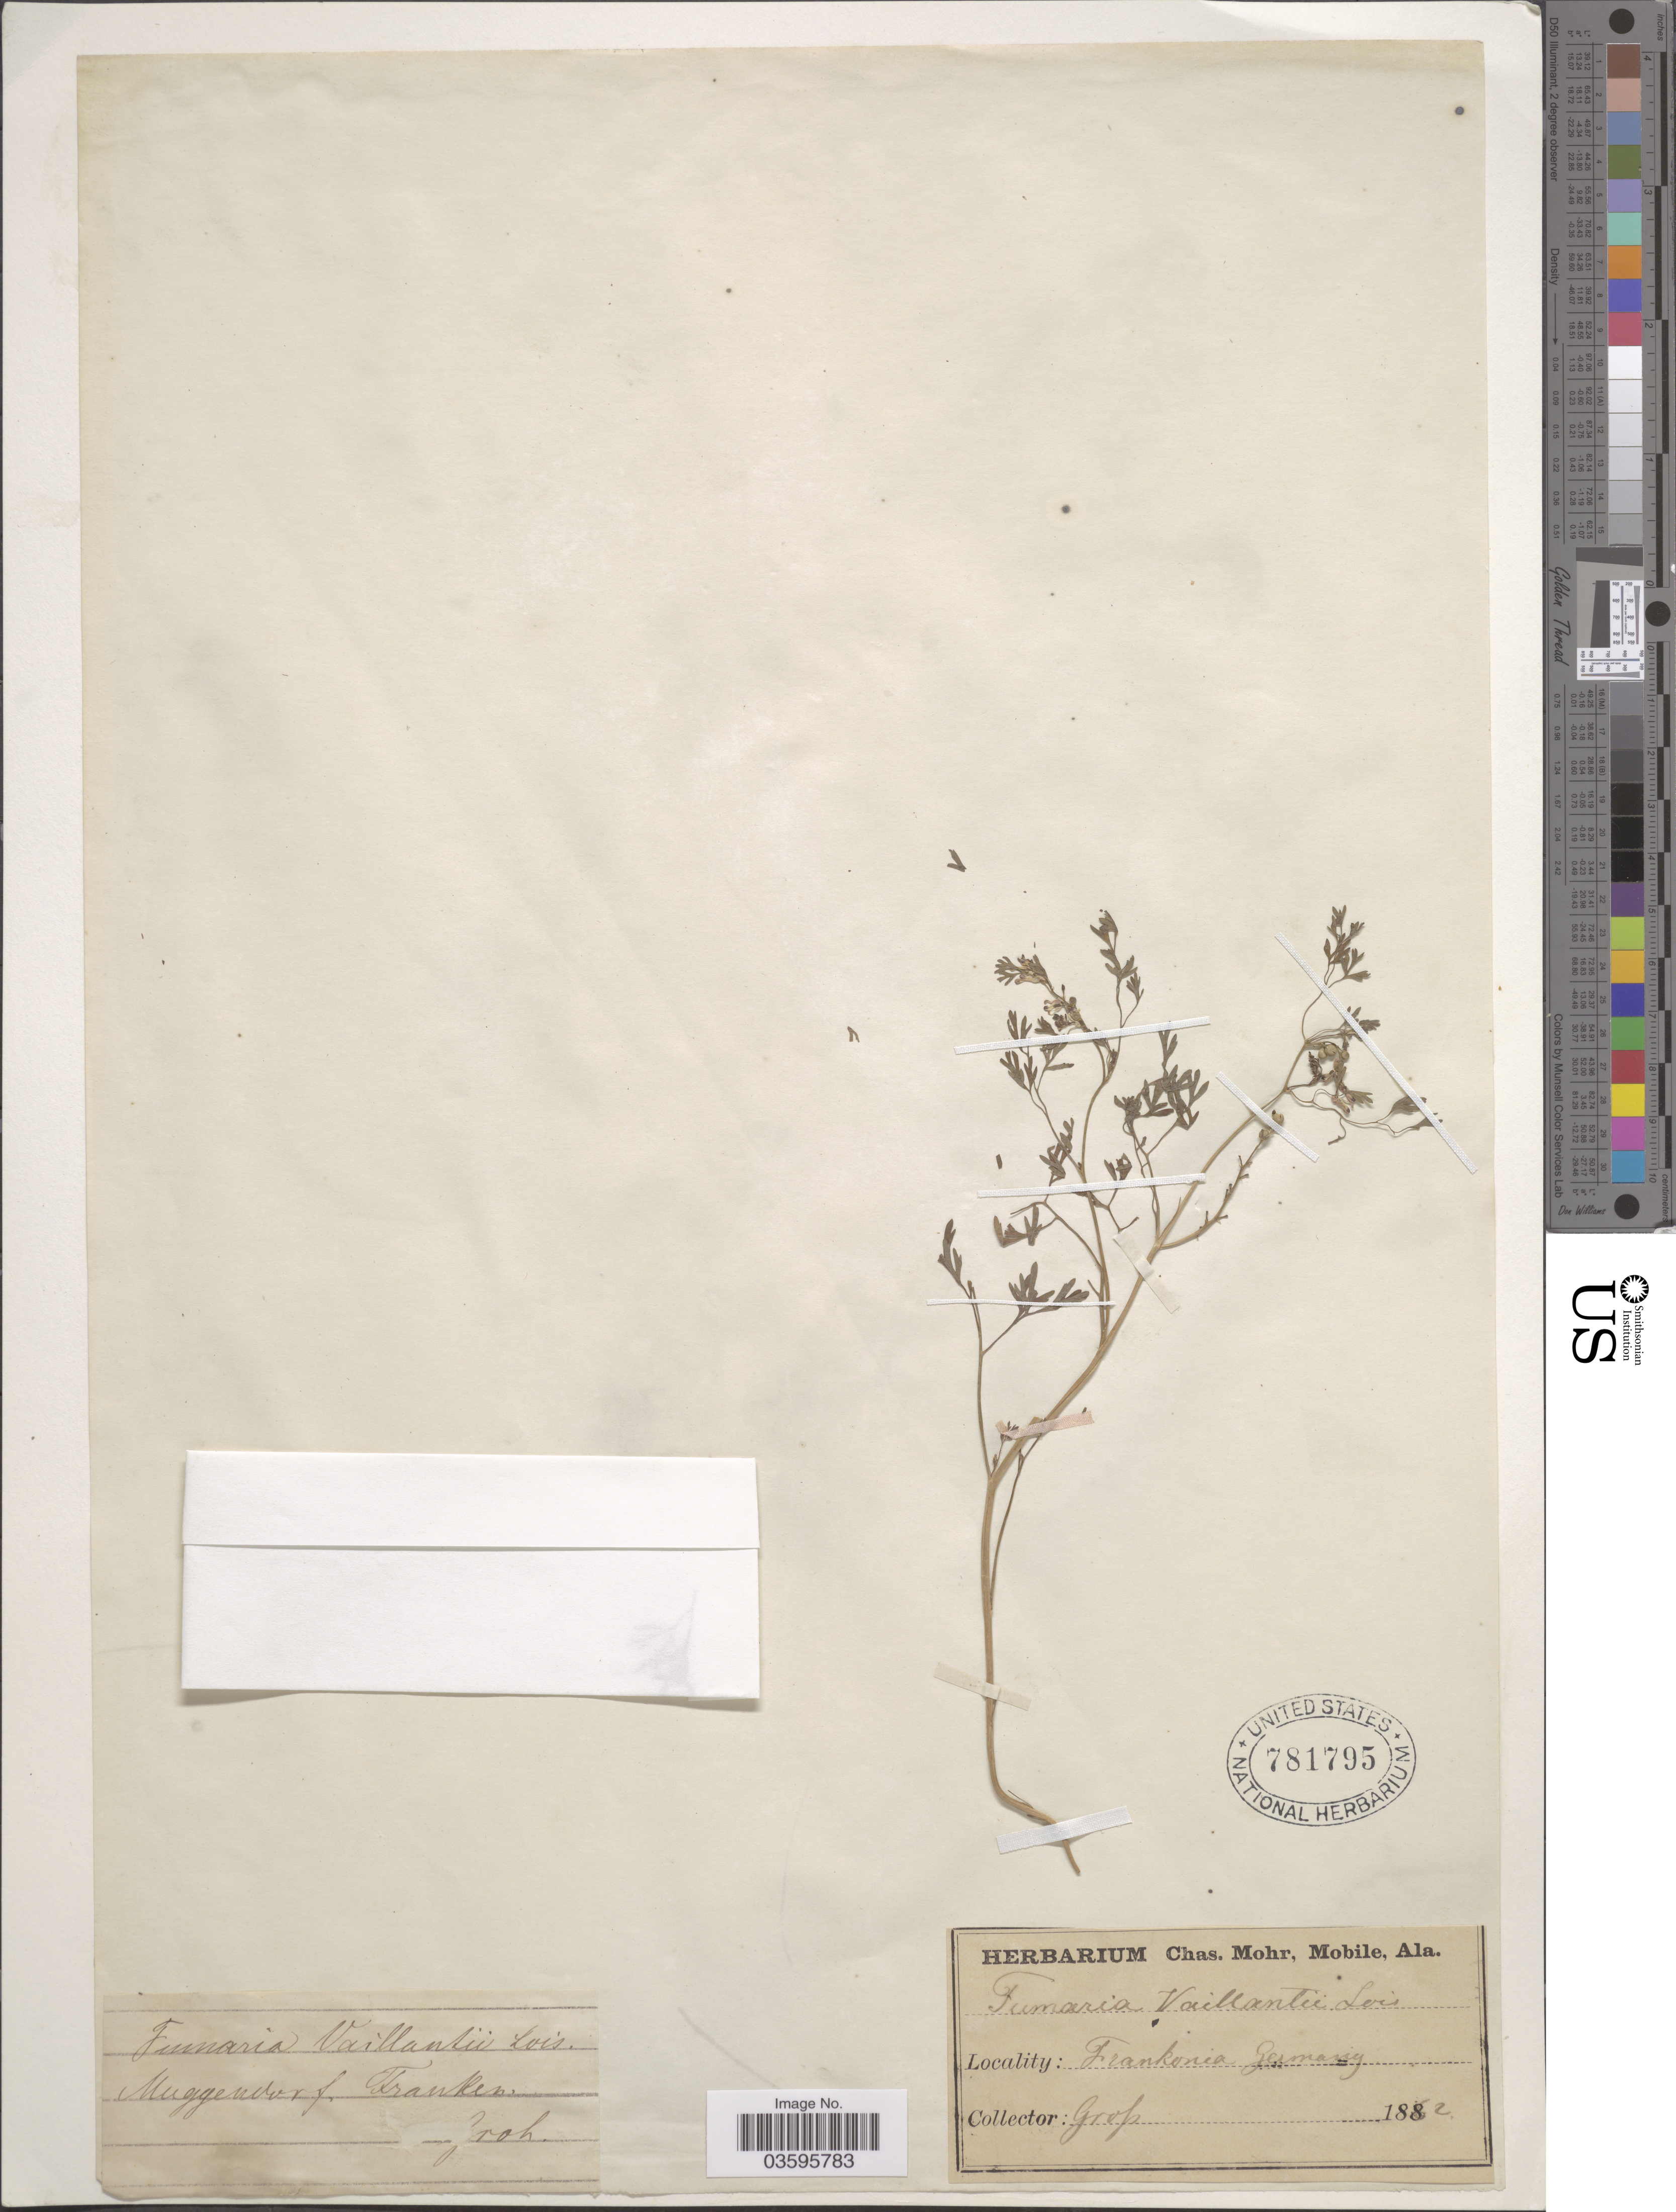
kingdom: Plantae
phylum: Tracheophyta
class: Magnoliopsida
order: Ranunculales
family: Papaveraceae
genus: Fumaria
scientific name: Fumaria vaillantii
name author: Loisel.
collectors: Grof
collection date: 1862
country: Germany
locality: Muggendorf. Frankonia.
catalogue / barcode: US 781795